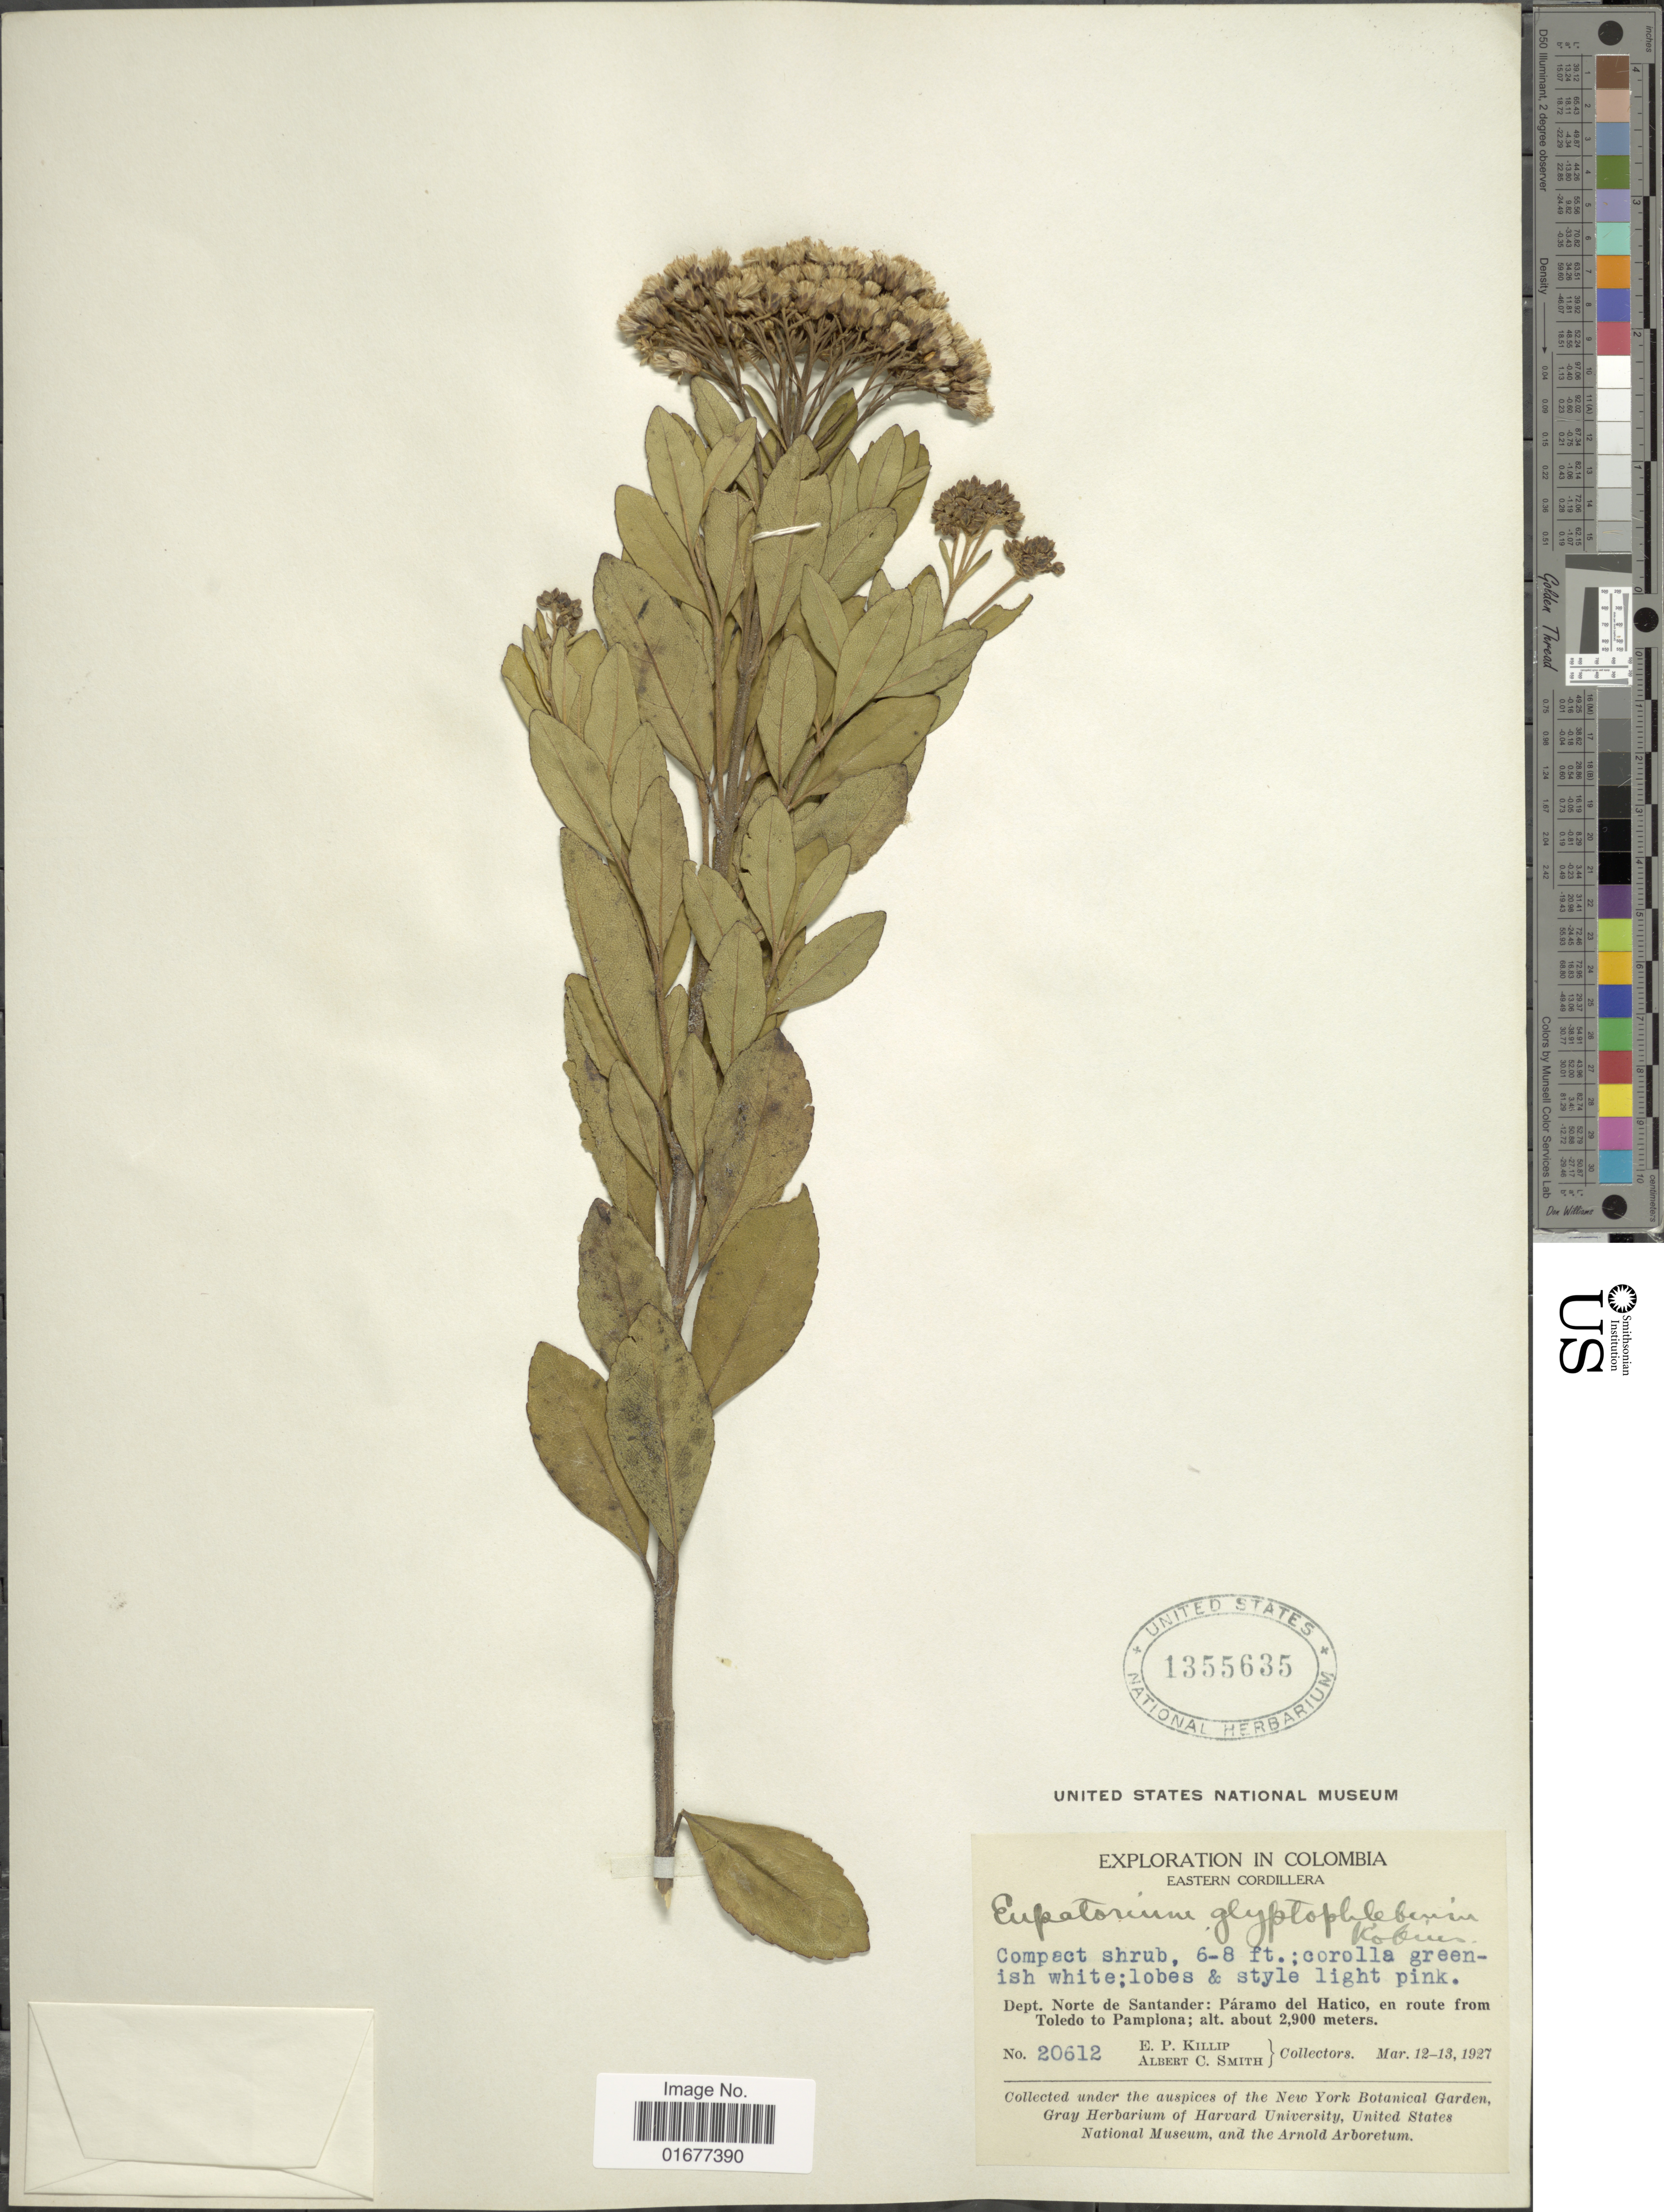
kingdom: Plantae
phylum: Tracheophyta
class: Magnoliopsida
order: Asterales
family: Asteraceae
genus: Ageratina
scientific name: Ageratina glyptophlebia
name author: (B.L. Rob.) R.M. King & H. Rob.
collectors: E. P. Killip & A. C. Smith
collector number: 20612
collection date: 1927-03-12/1927-03-13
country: Colombia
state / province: Norte de Santander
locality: Paramo del Hatico, en route from Toledo to Pamplona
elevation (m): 2900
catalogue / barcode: US 1355635